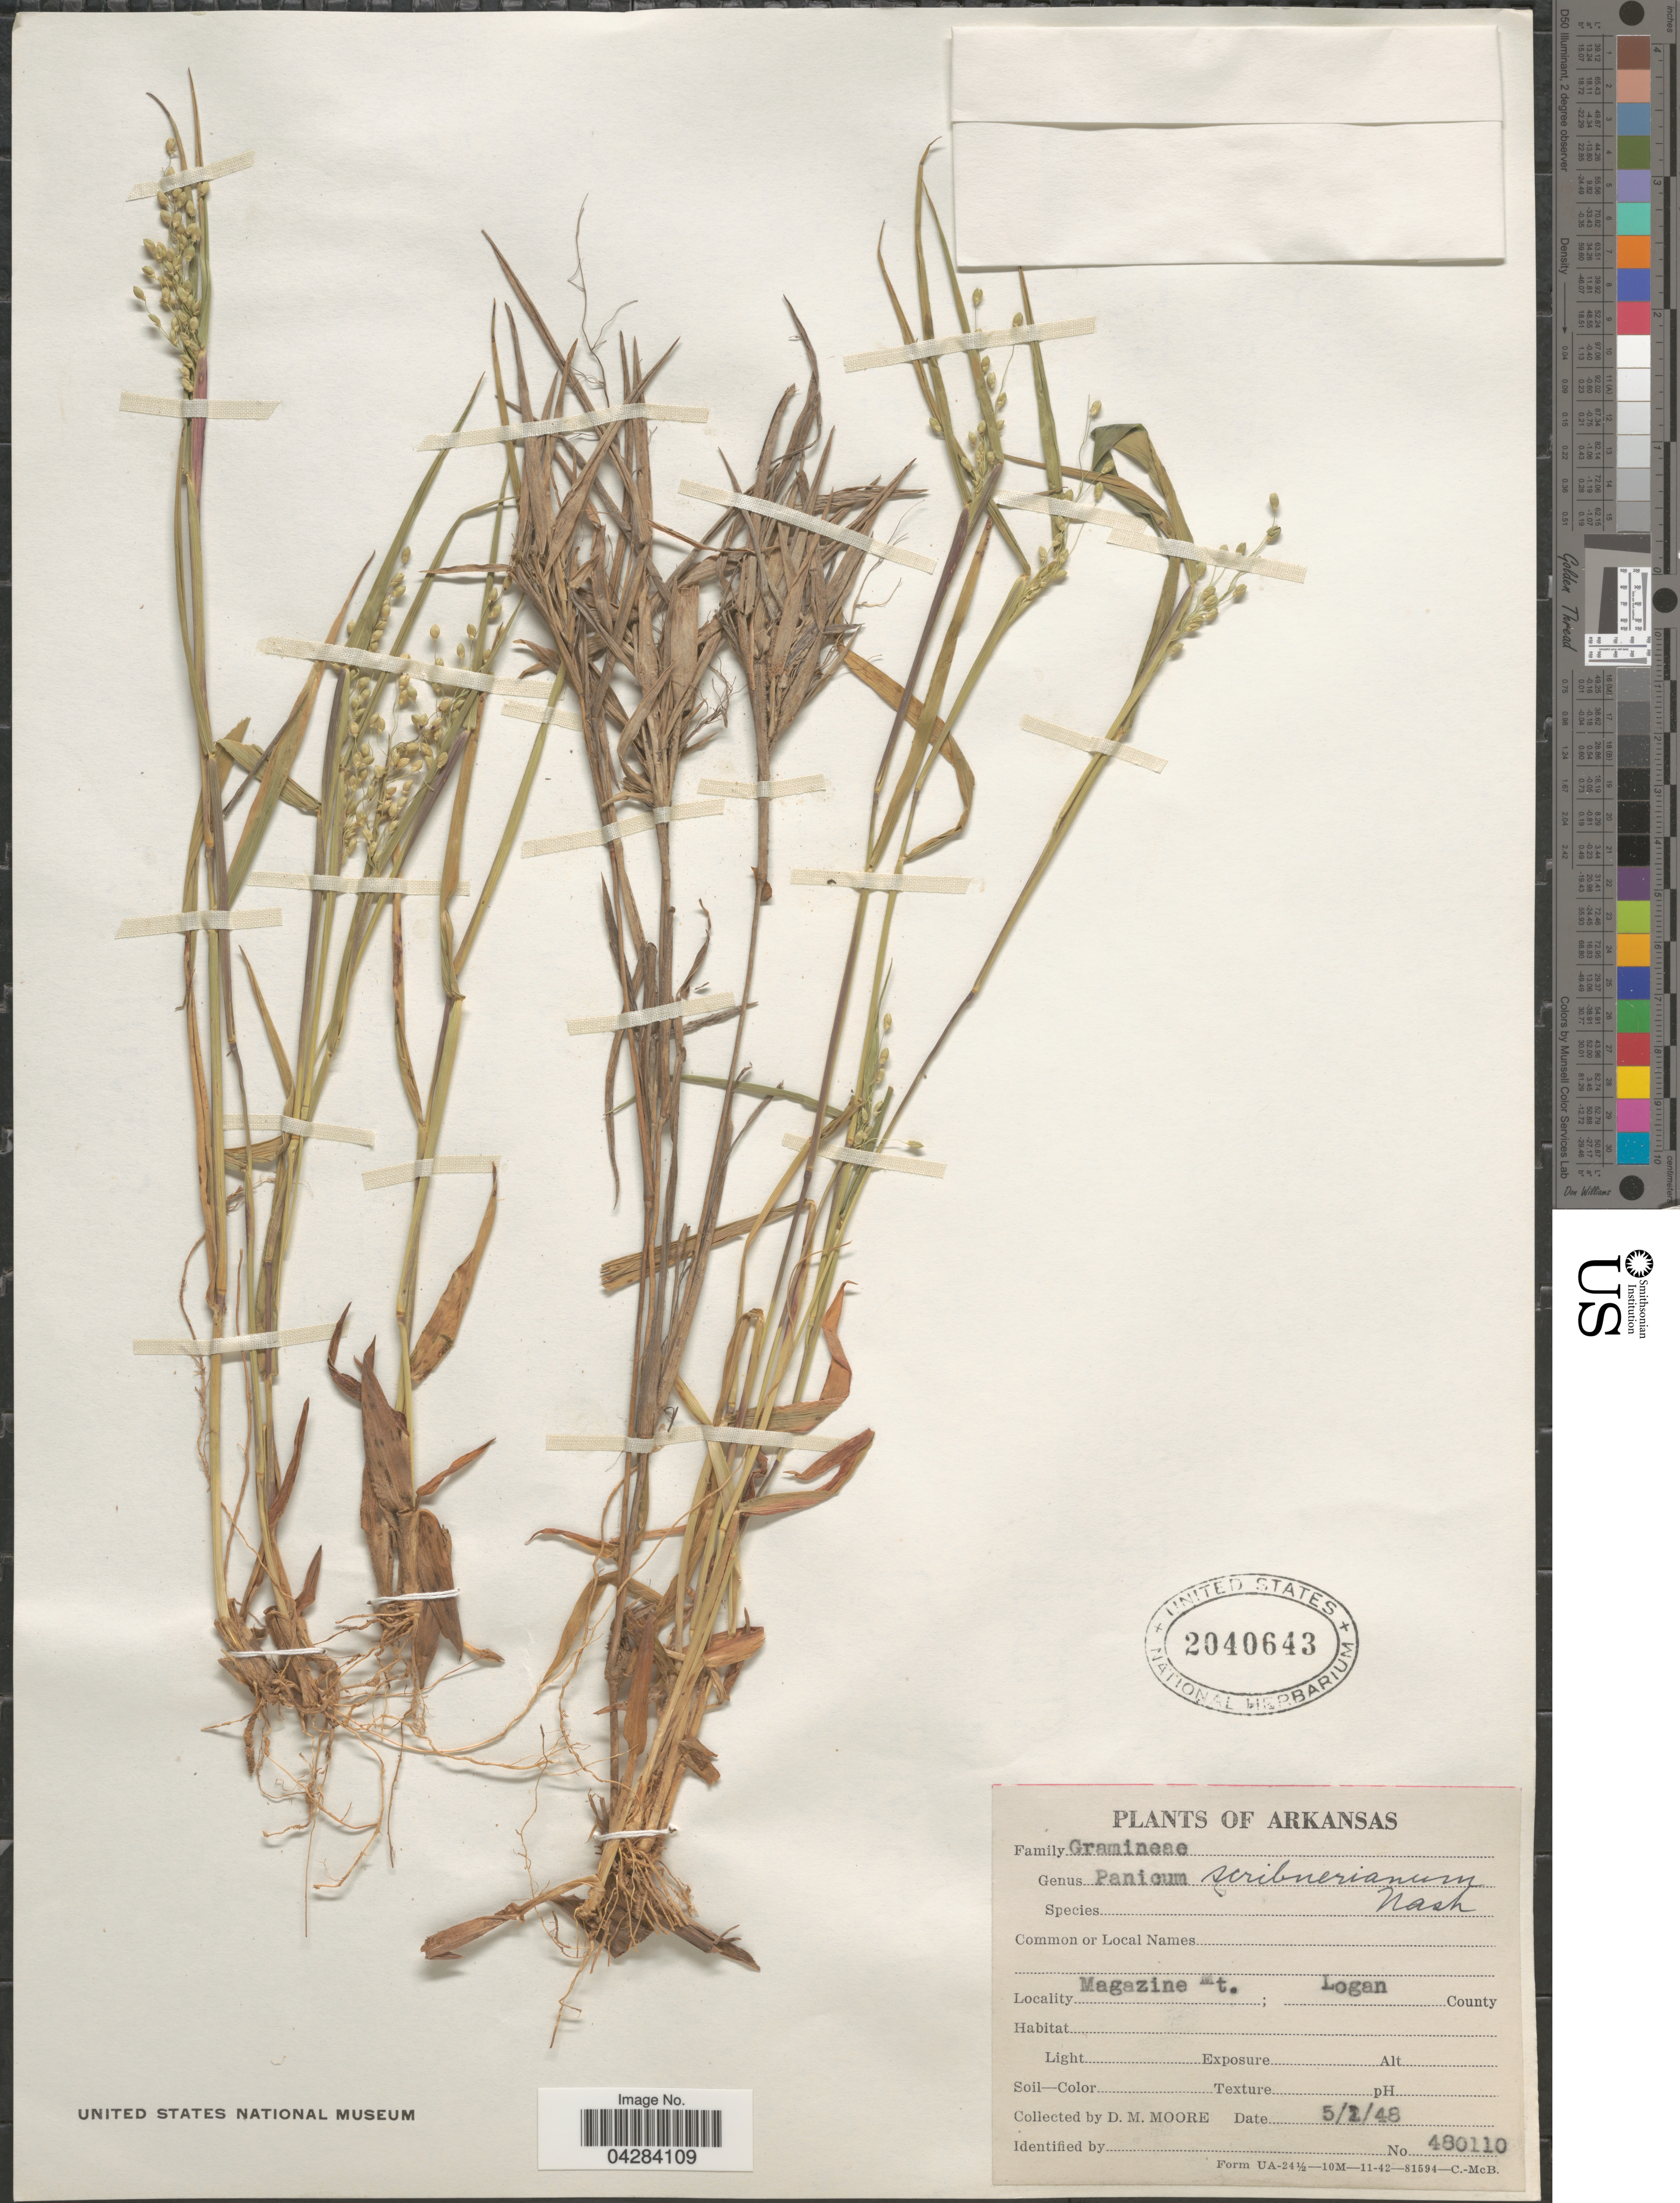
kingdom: Plantae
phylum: Tracheophyta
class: Liliopsida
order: Poales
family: Poaceae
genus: Dichanthelium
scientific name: Dichanthelium oligosanthes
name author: (Schult.) Gould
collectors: D. Moore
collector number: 480110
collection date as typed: Transcribed d/m/y: 2/5/48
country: United States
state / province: Arkansas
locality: Magazine Mt.; Logan County.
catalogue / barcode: US 2040643